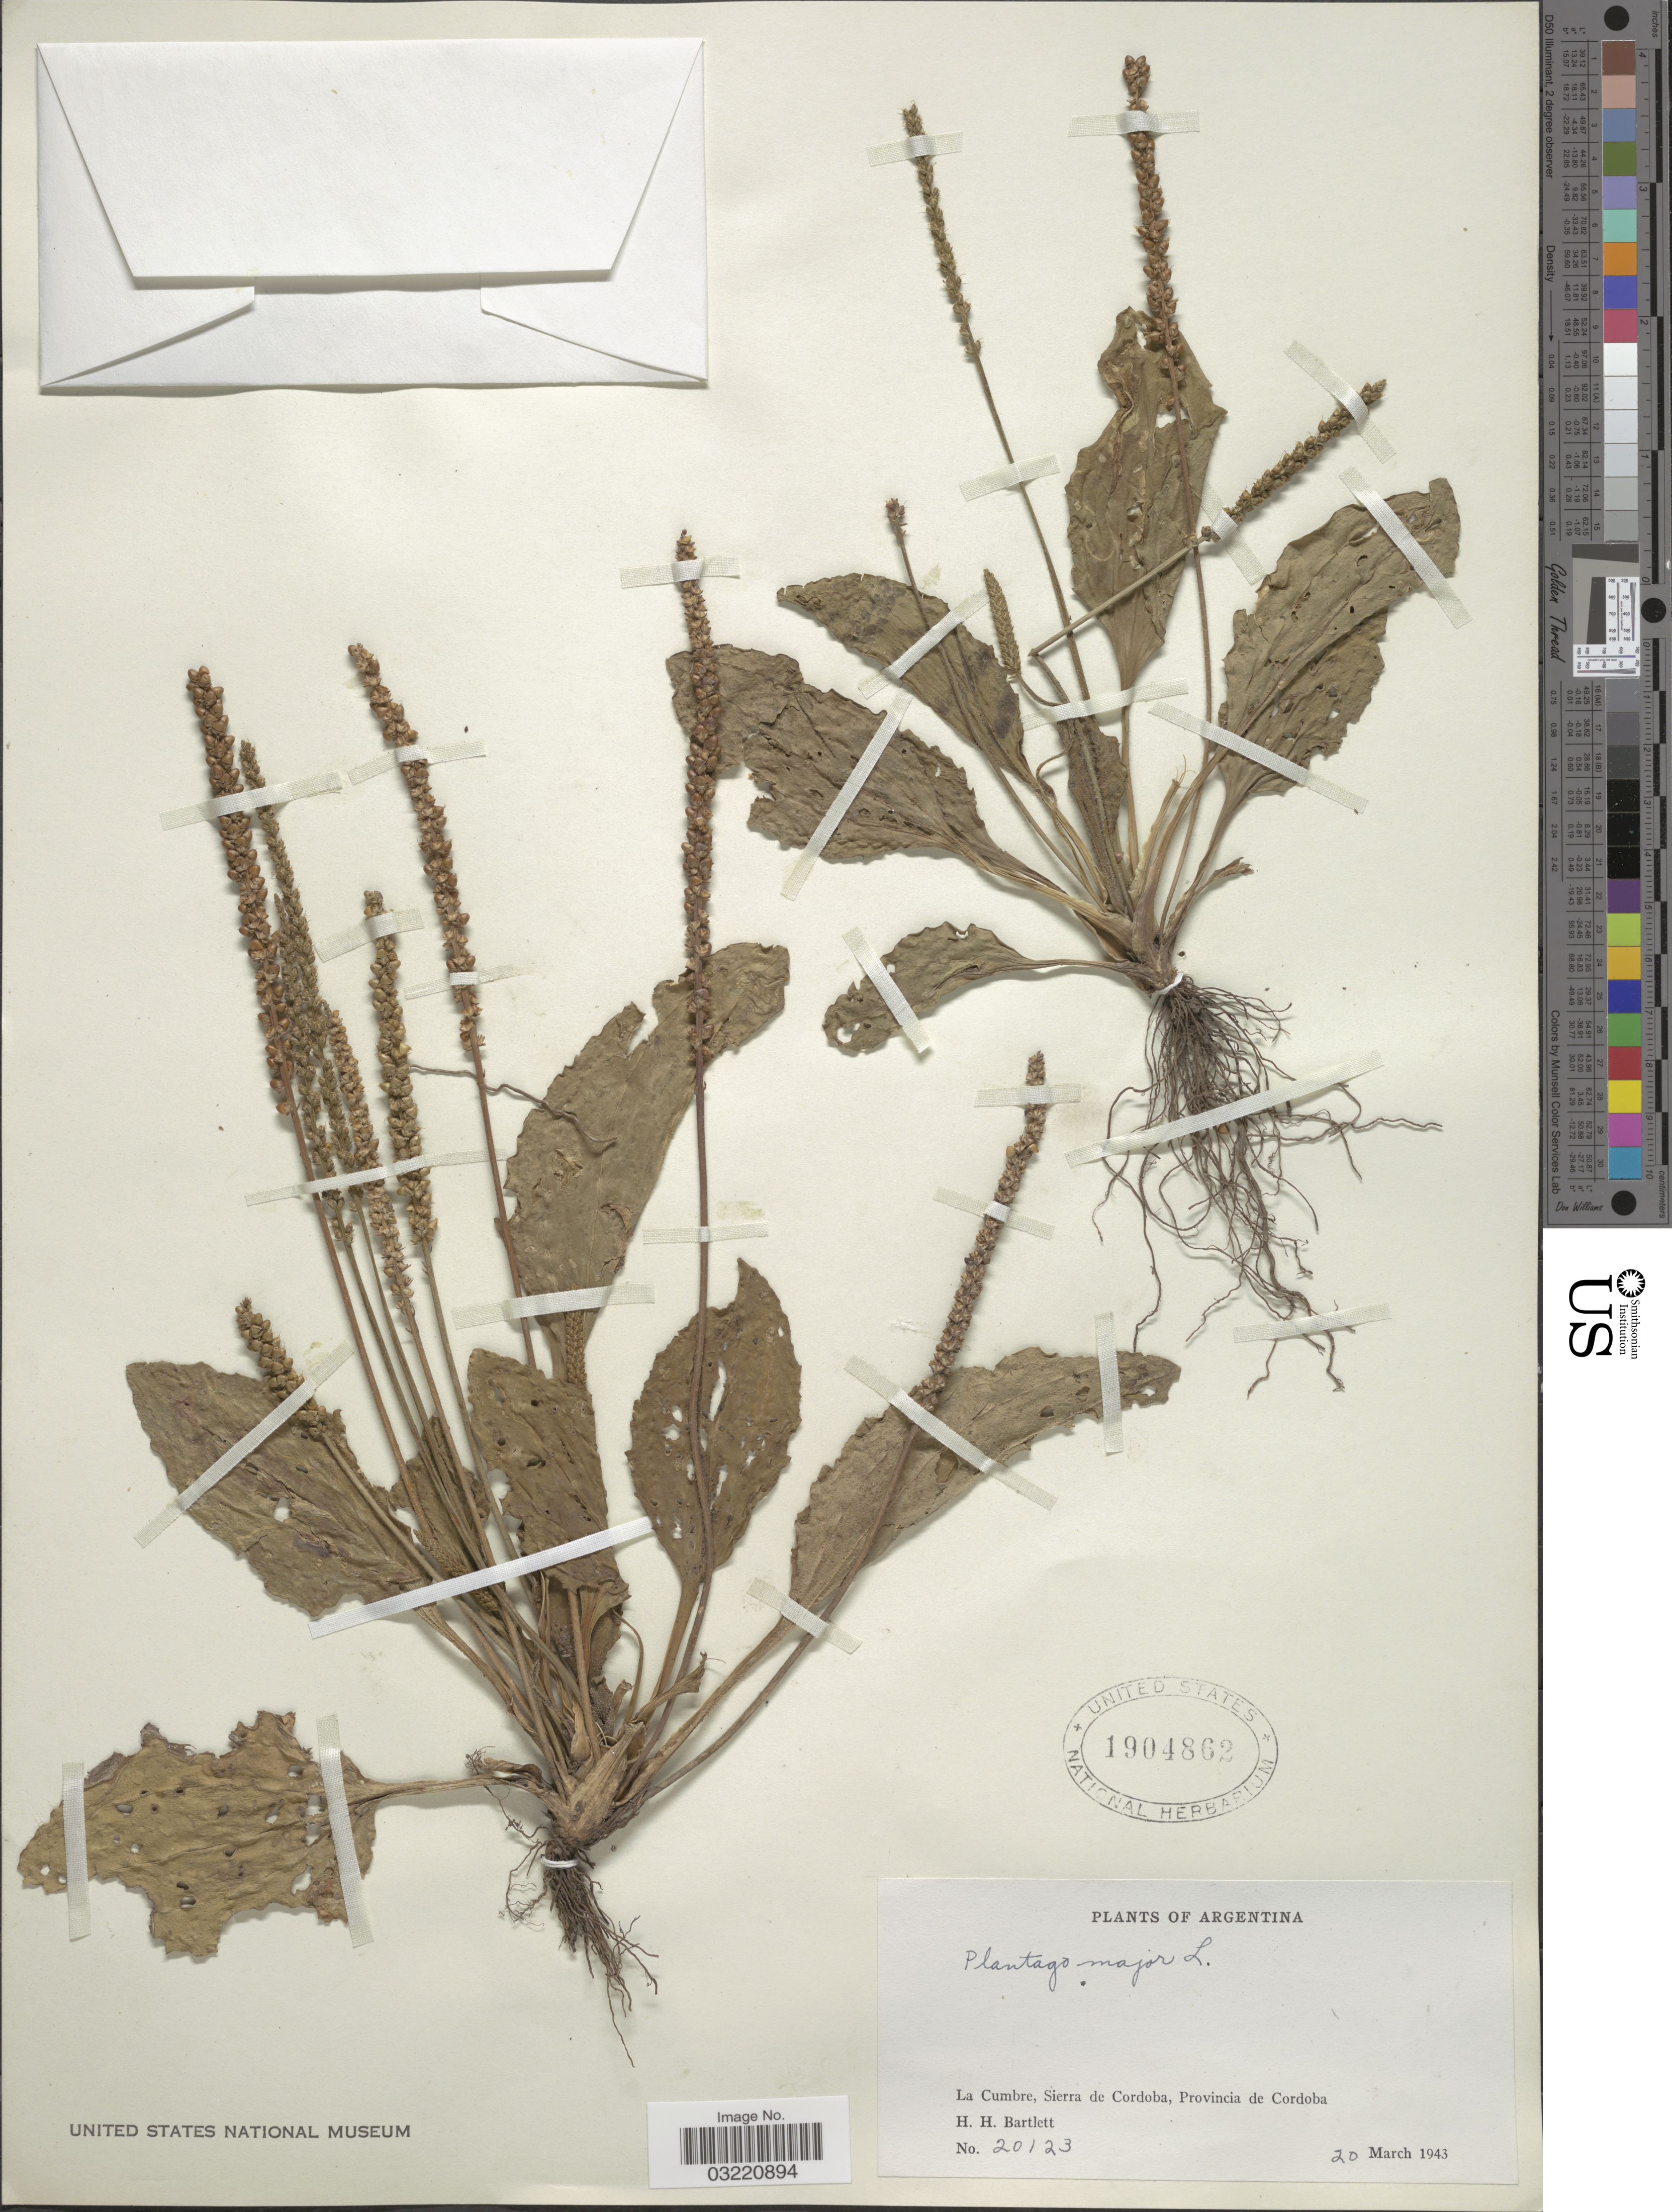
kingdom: Plantae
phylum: Tracheophyta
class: Magnoliopsida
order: Lamiales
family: Plantaginaceae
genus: Plantago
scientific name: Plantago major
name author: L.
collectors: H. H. Bartlett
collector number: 20123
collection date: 1943-03-20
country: Argentina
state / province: Cordoba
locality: La Cumbre, Sierra de Cordoba.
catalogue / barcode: US 1904862